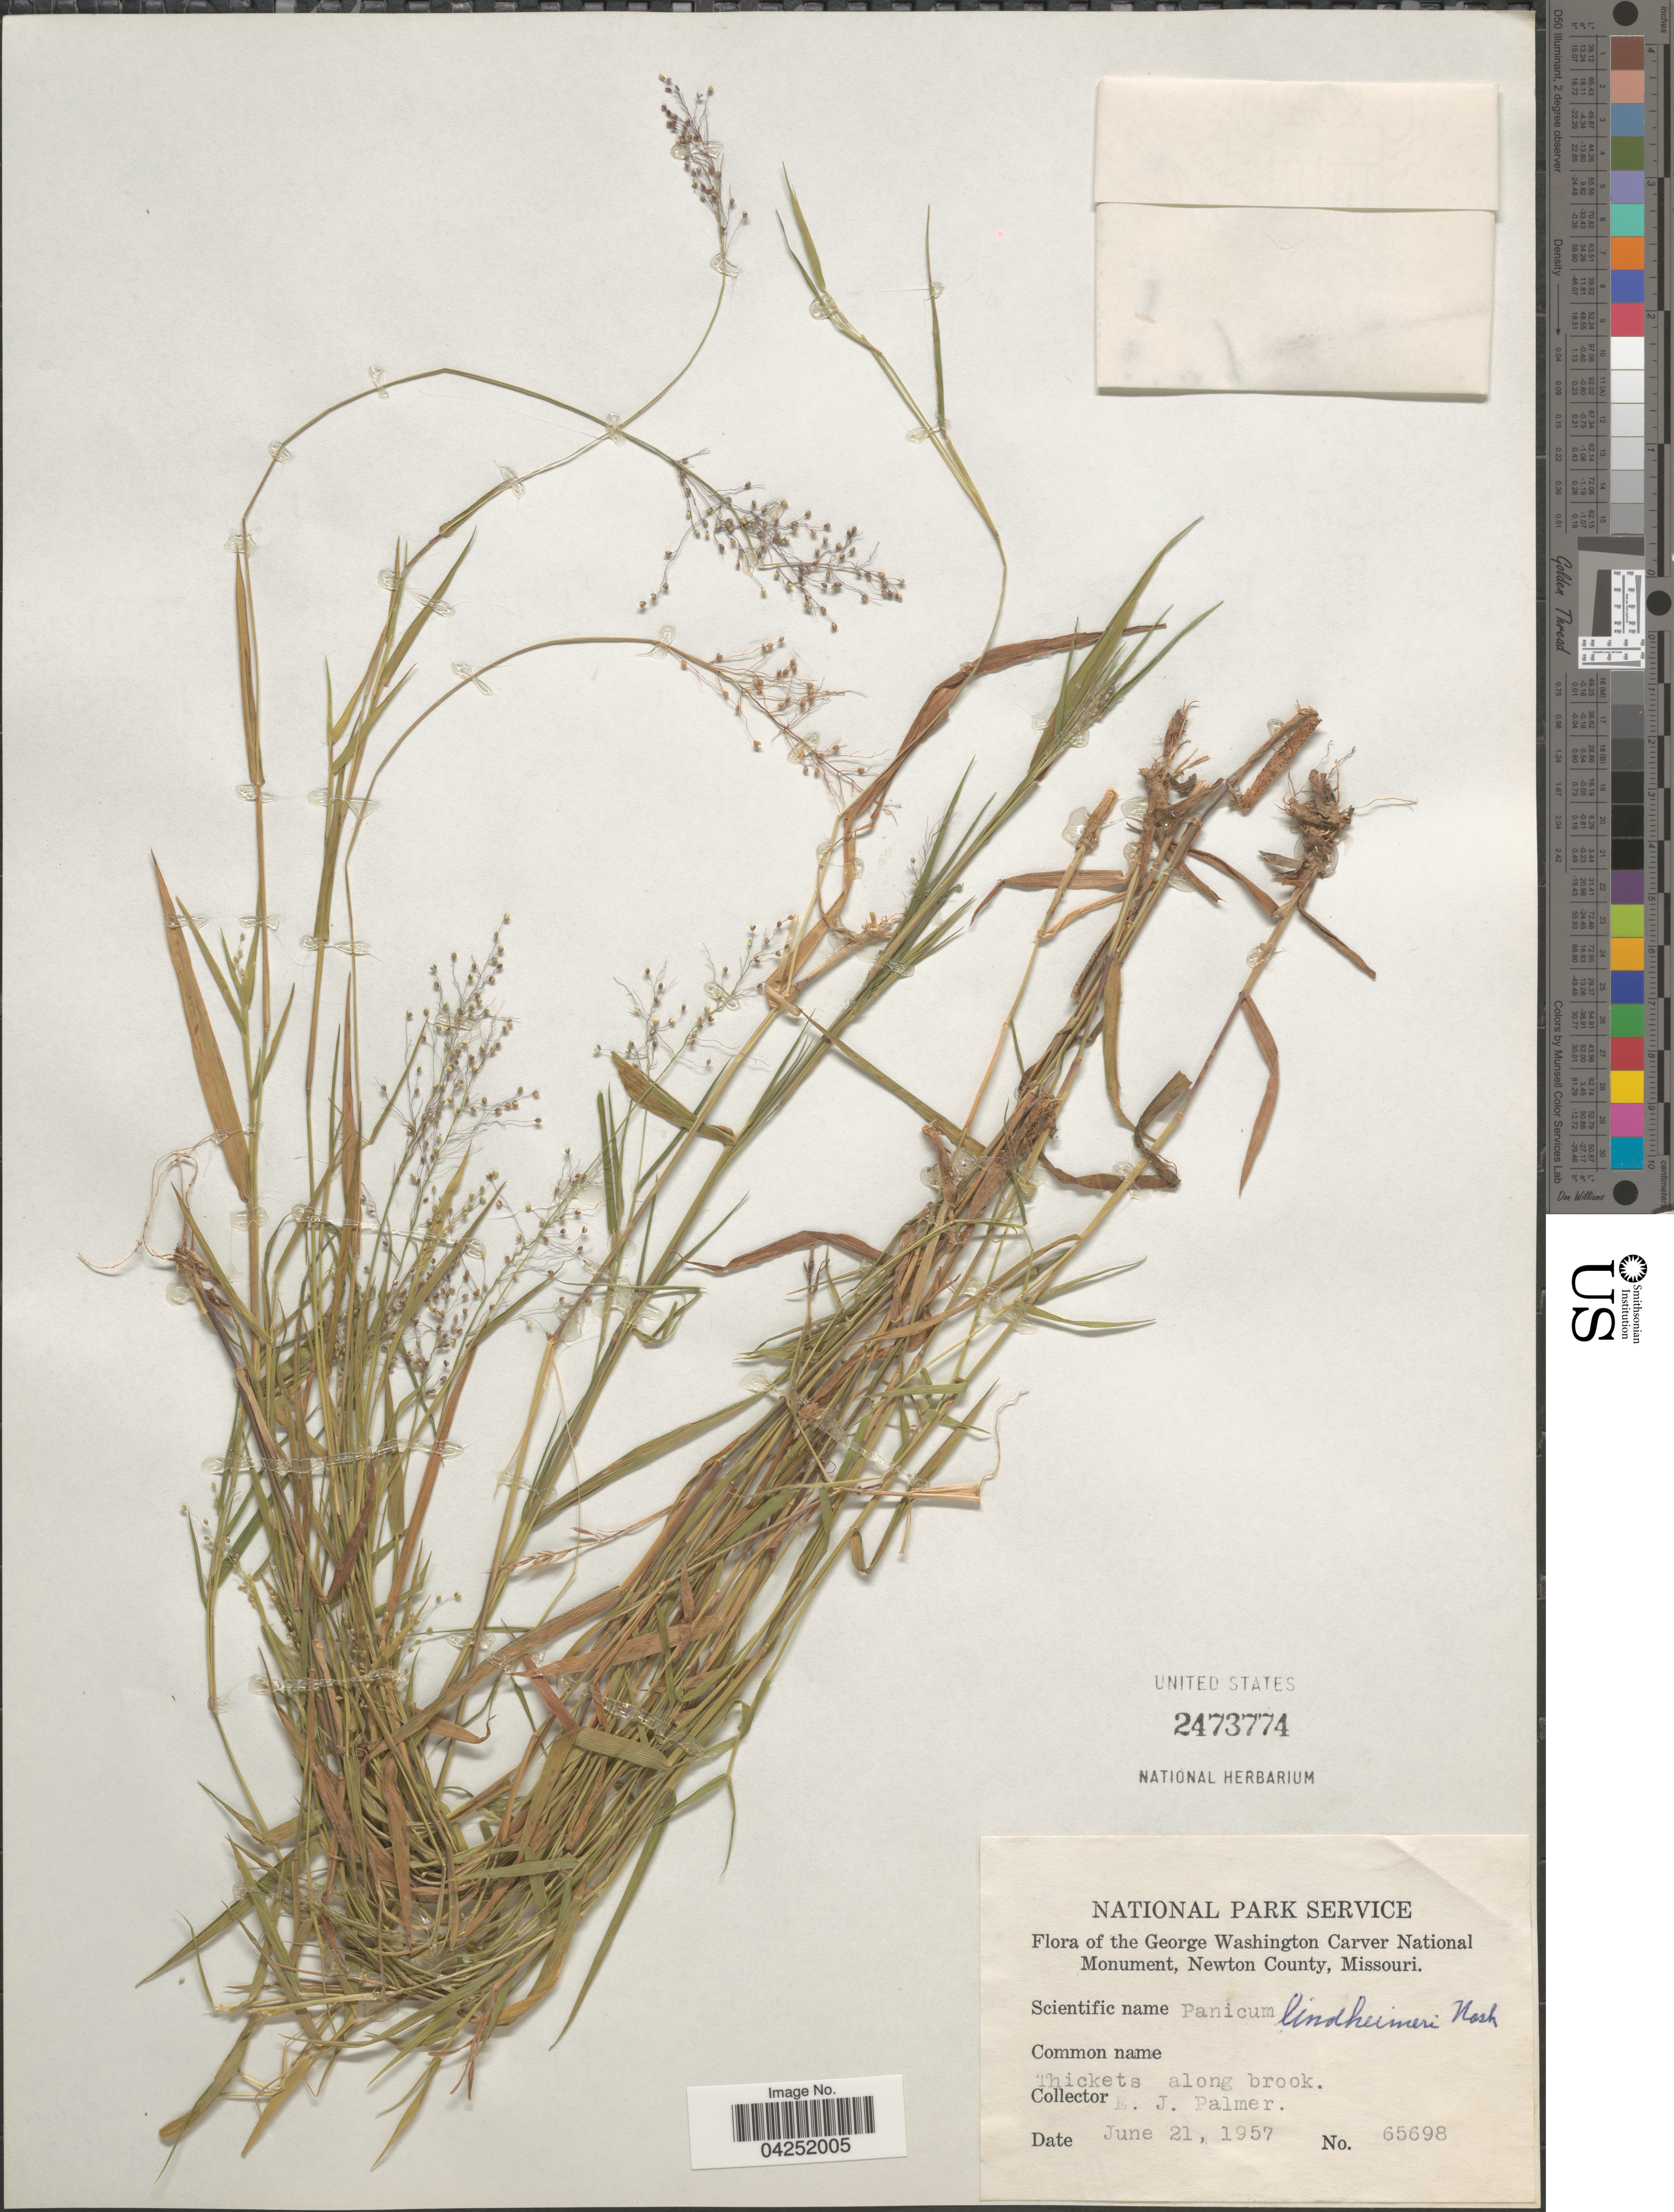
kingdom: Plantae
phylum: Tracheophyta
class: Liliopsida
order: Poales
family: Poaceae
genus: Dichanthelium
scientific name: Dichanthelium acuminatum var. lindheimeri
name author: (Nash) Gould & C.A. Clark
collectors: E. J. Palmer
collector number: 65698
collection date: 1957-06-21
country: United States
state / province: Missouri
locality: The George Washington Carver National Monument, Newton County. Thickets along brook.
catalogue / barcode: US 2473774